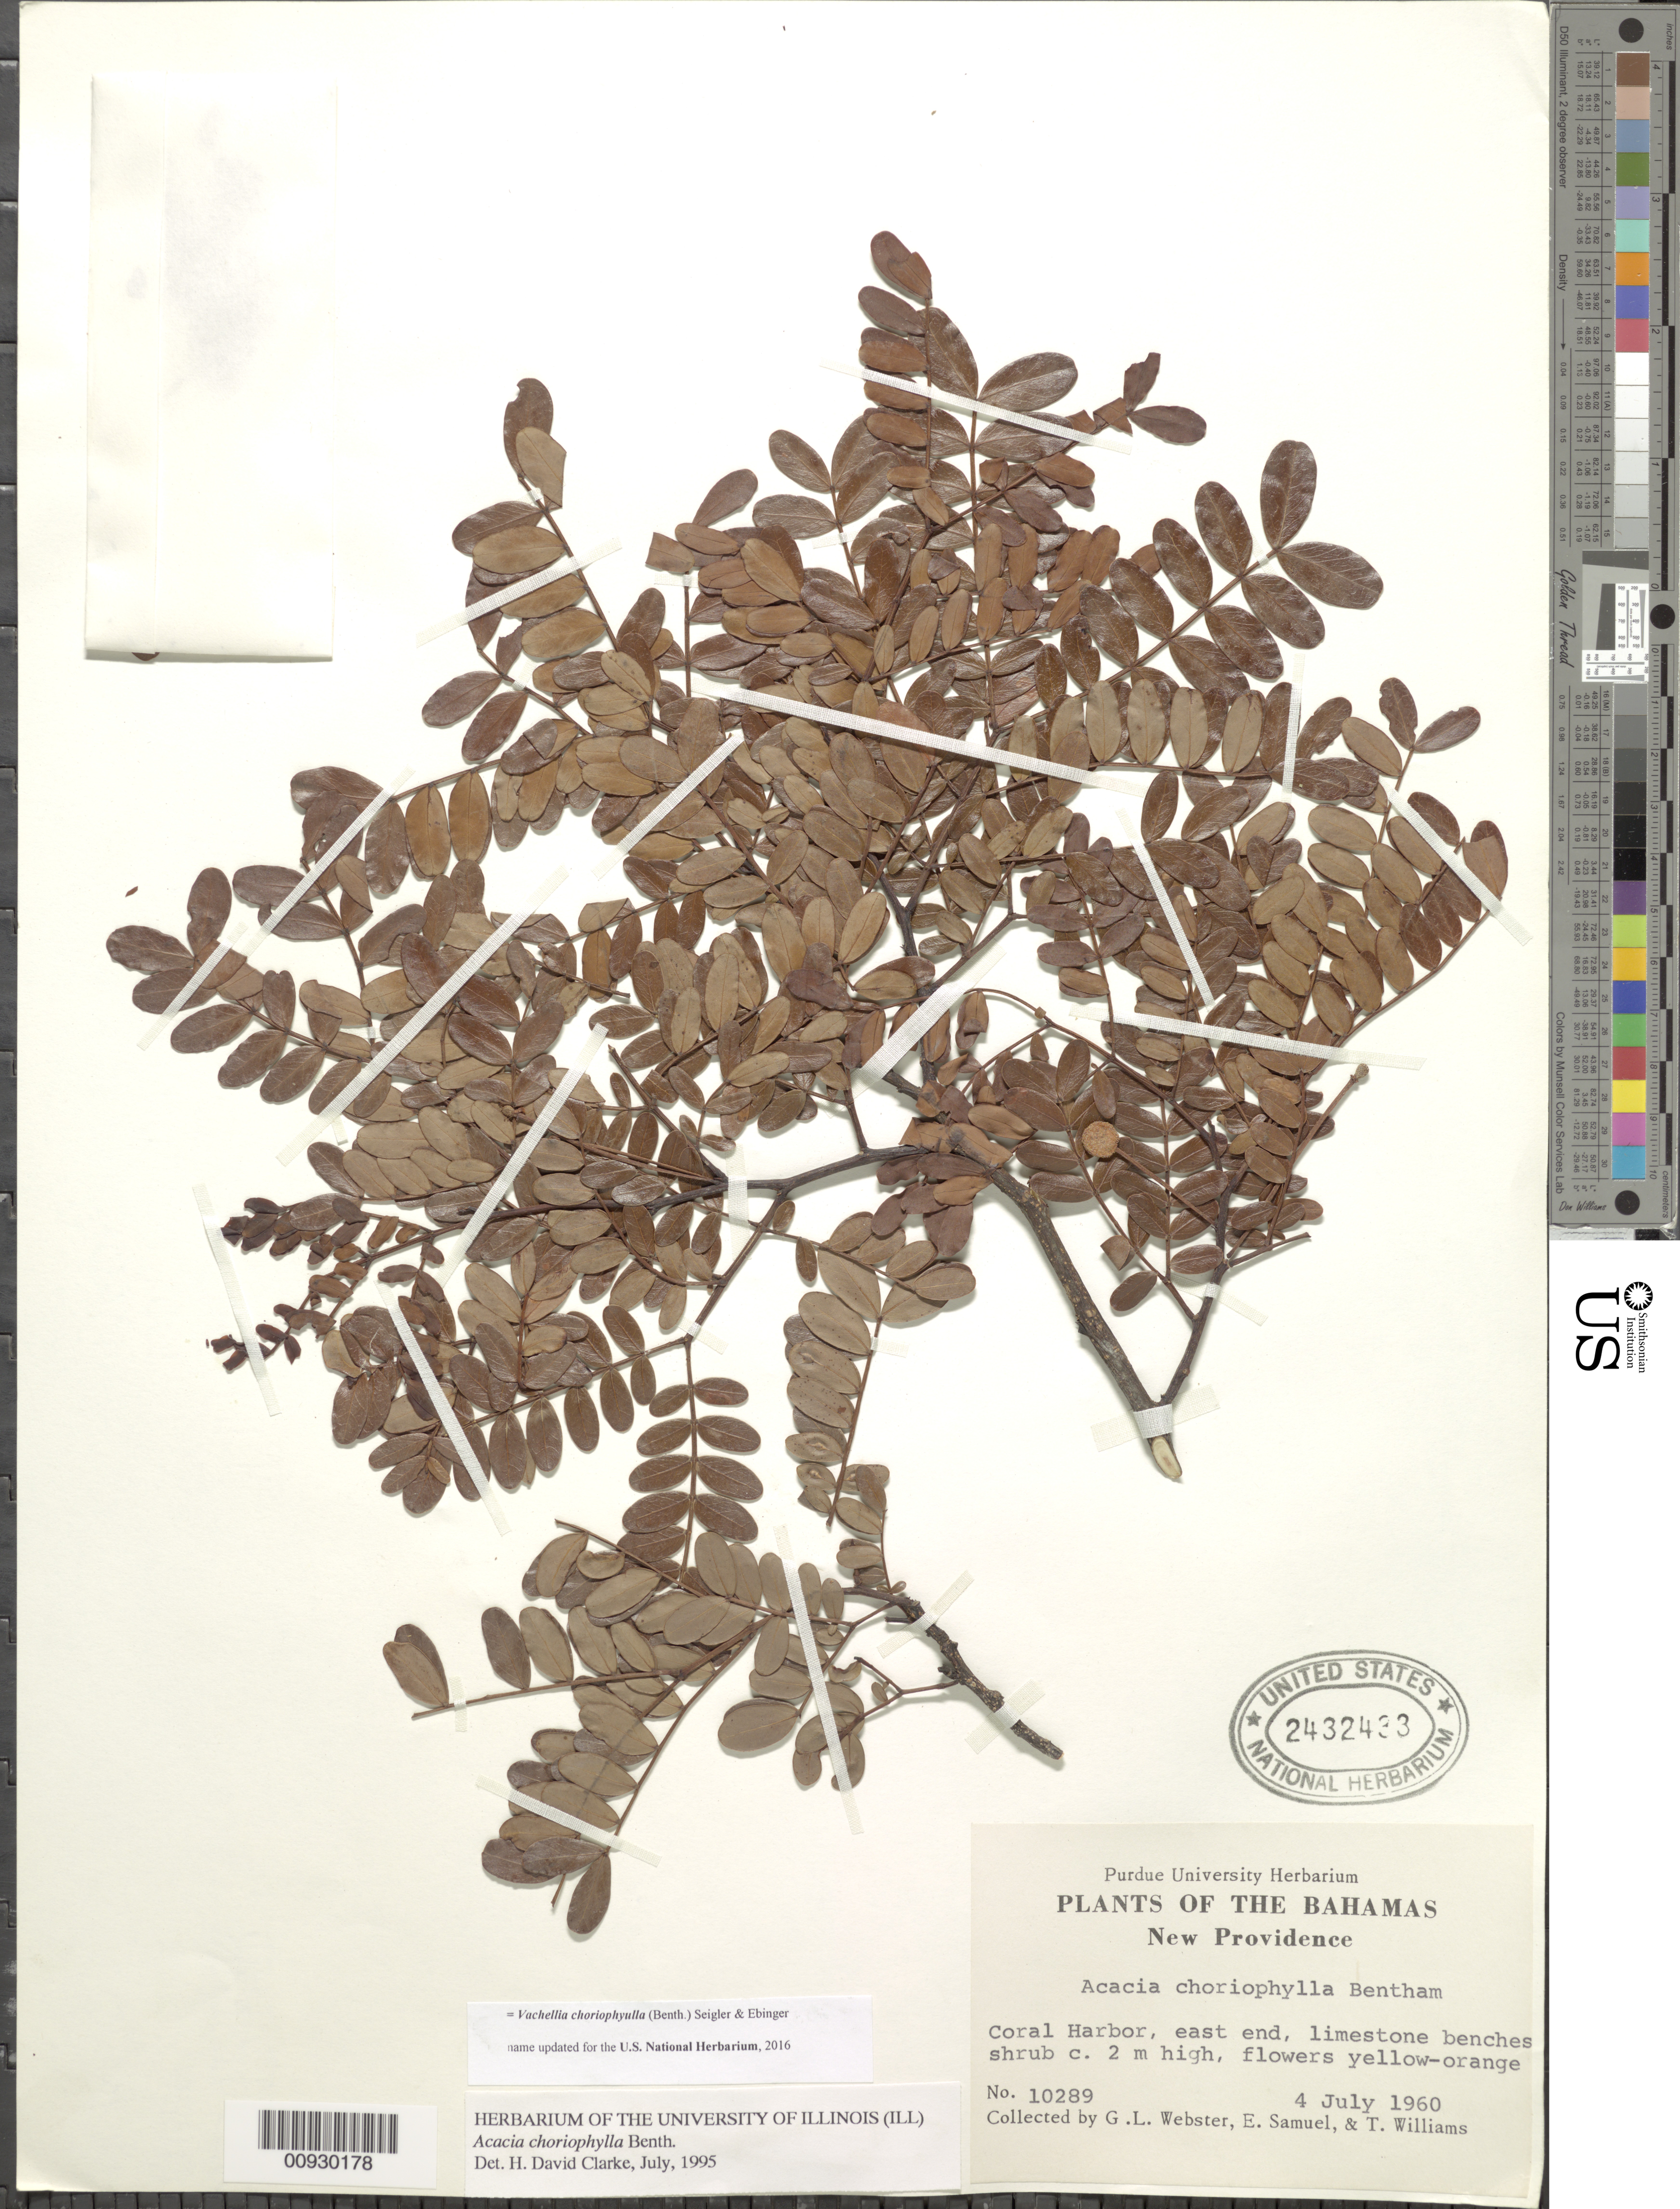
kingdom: Plantae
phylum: Tracheophyta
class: Magnoliopsida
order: Fabales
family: Fabaceae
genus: Vachellia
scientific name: Vachellia choriophylla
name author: (Benth.) Seigler & Ebinger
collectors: G. L. Webster, E. Samuels & T. Williams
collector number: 10289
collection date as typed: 04 Jul 1960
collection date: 1960-07-04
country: Bahamas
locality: Coral Harbor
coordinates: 0 N, 0 E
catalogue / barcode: US 2432433